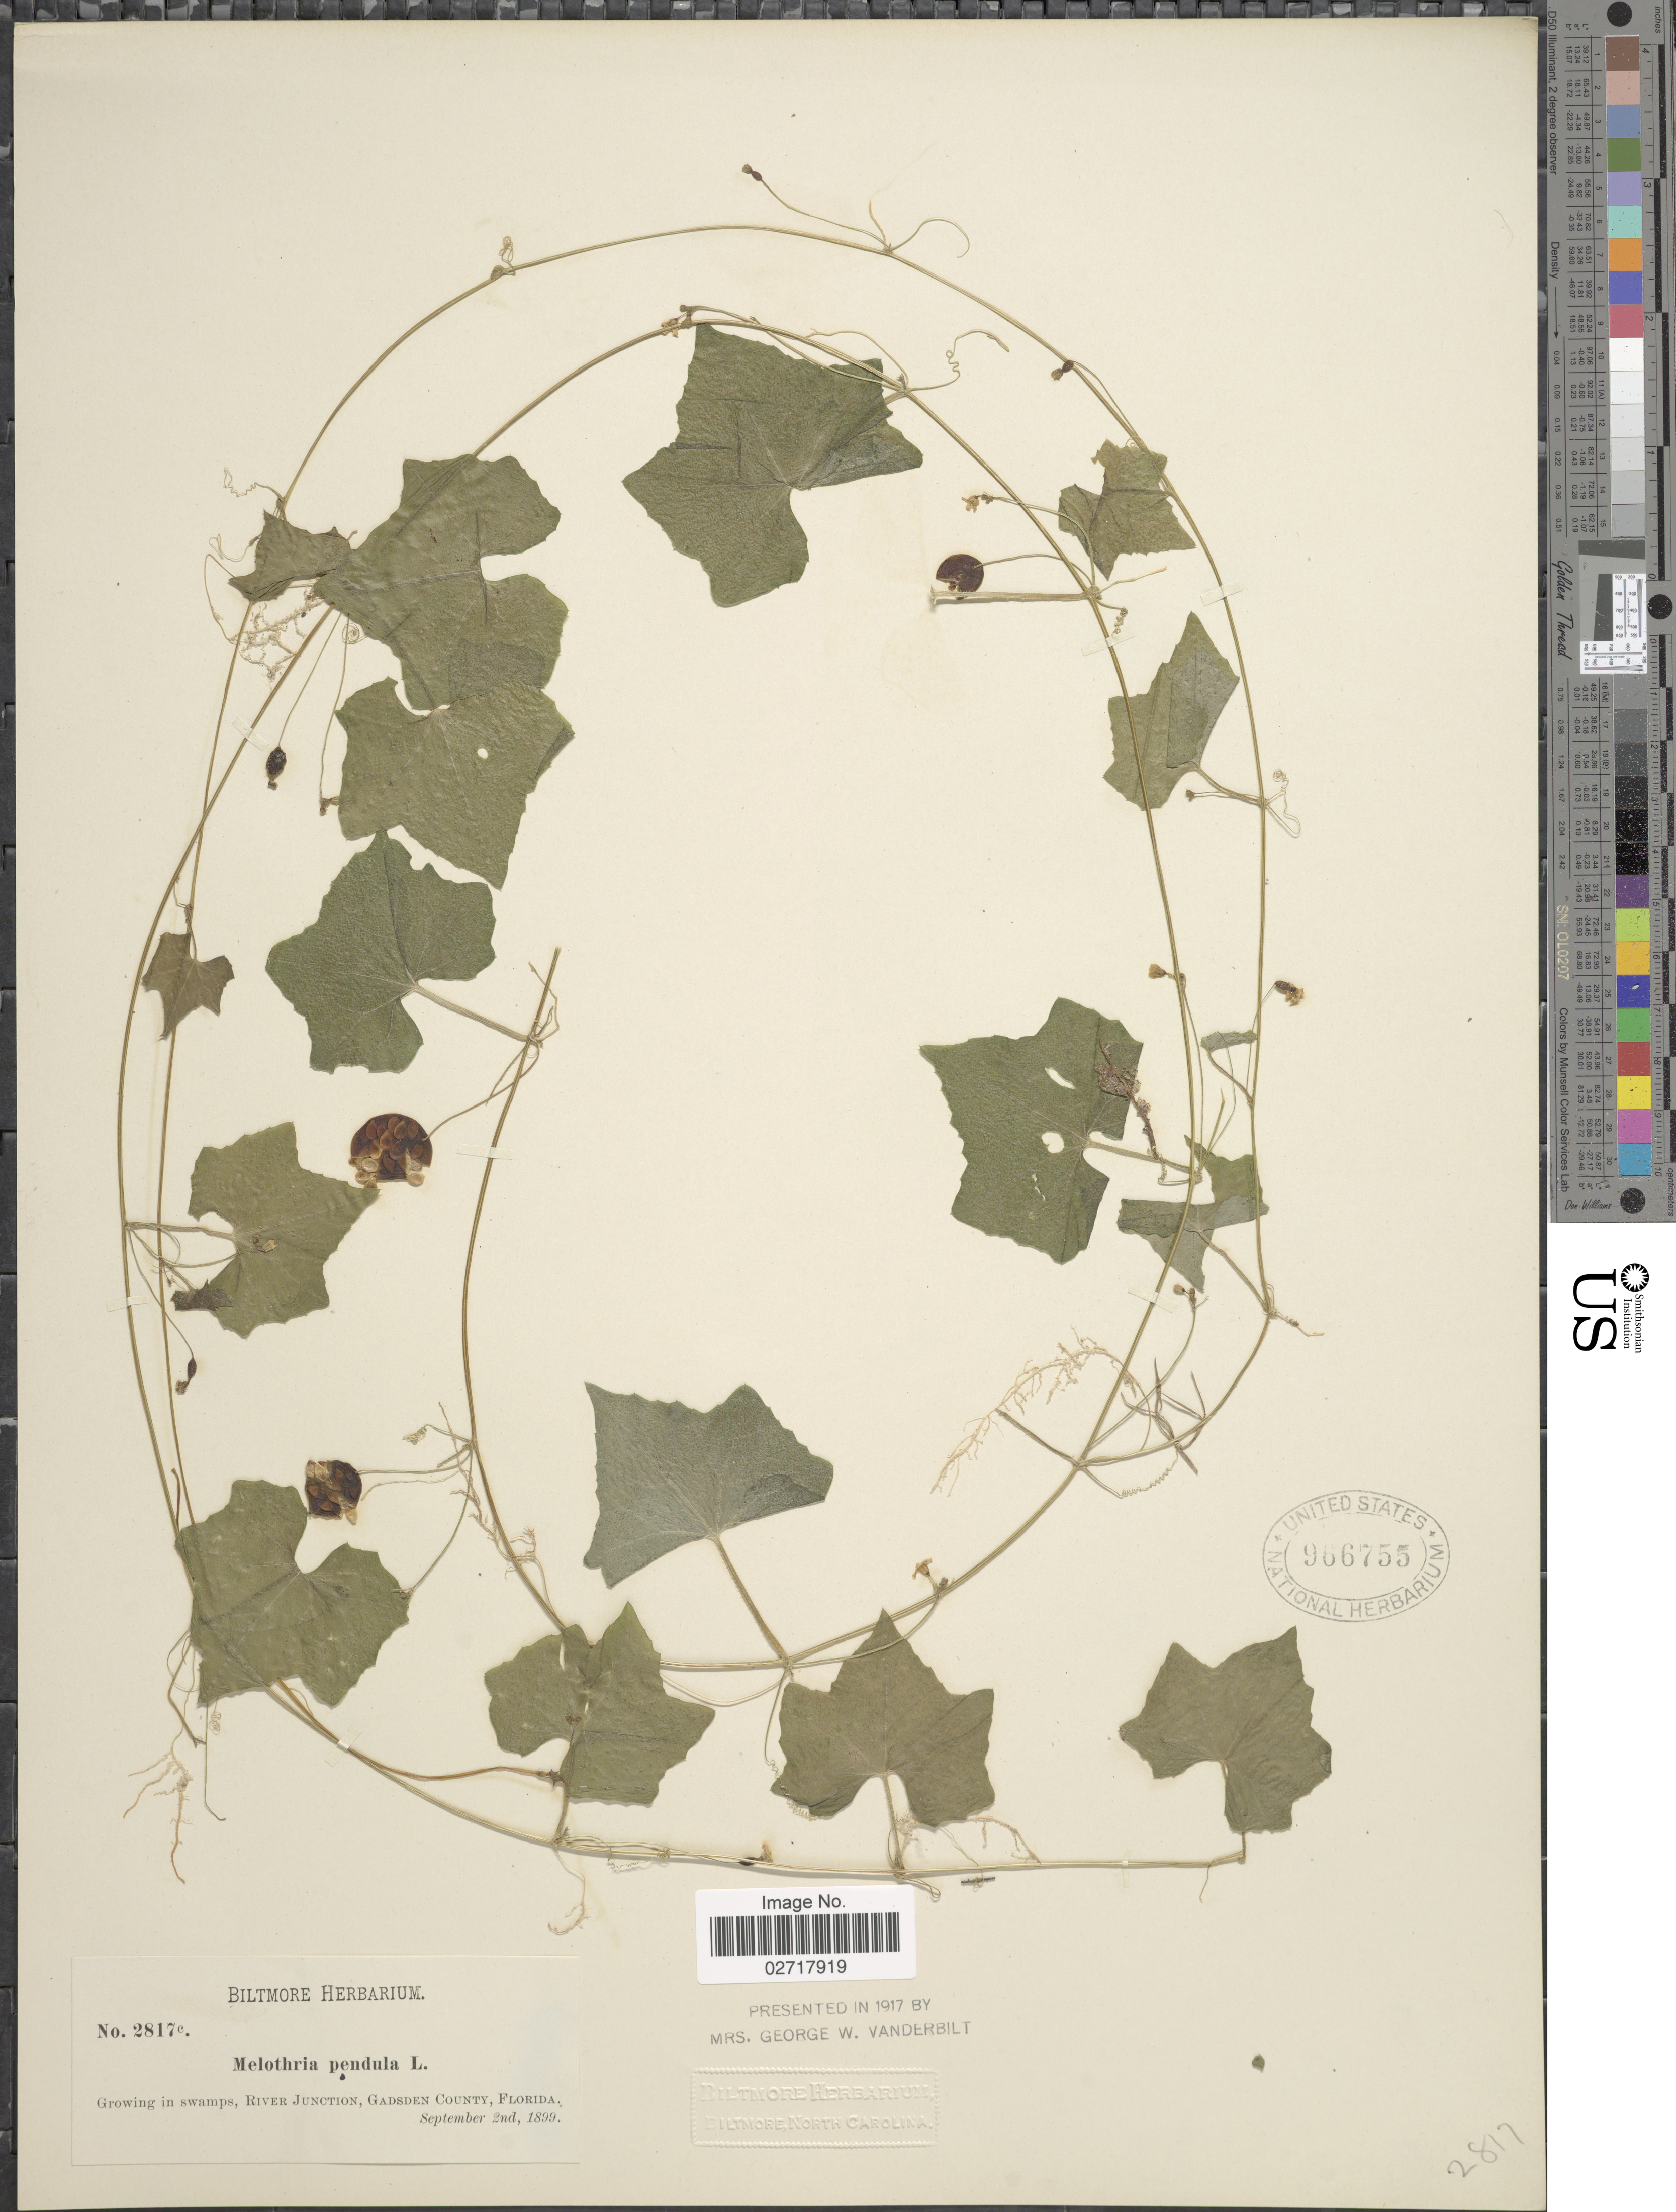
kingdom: Plantae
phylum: Tracheophyta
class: Magnoliopsida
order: Cucurbitales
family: Cucurbitaceae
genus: Melothria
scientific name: Melothria pendula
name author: L.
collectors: ex herb. Biltmore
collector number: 2817c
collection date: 1899-09-02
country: United States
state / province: Florida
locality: River Junction, Gadsden County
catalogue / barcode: US 966755